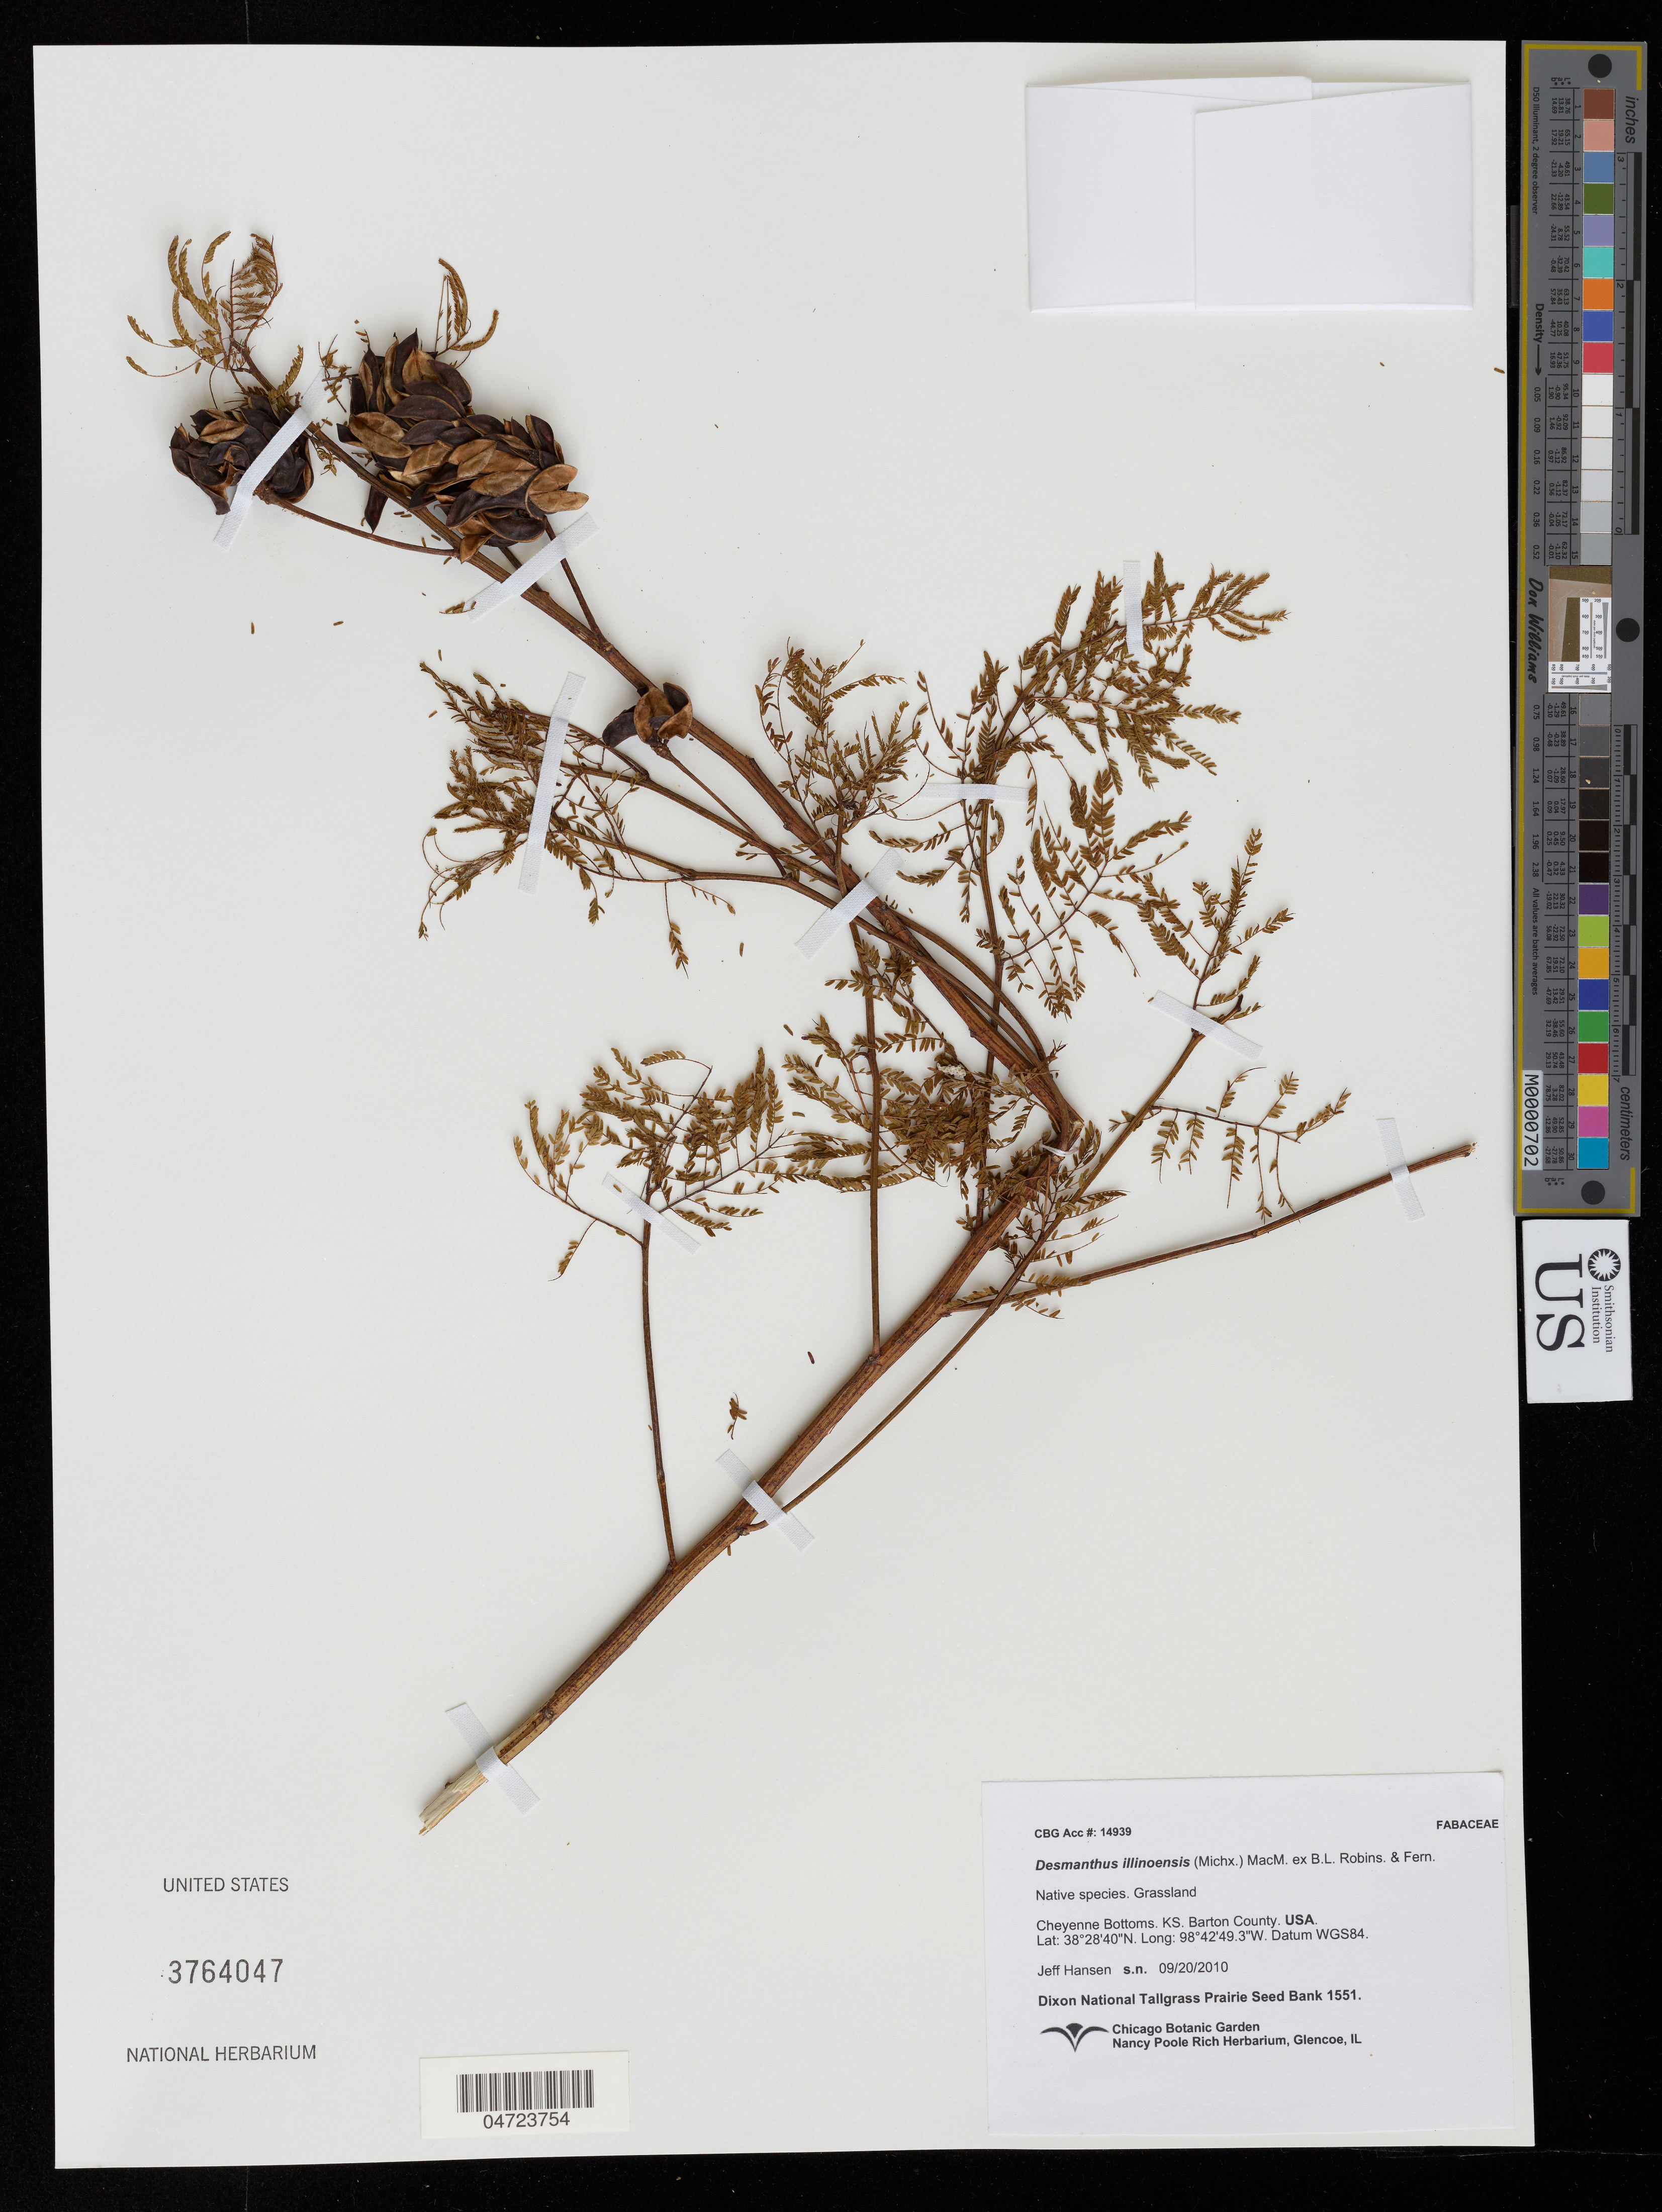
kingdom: Plantae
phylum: Tracheophyta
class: Magnoliopsida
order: Fabales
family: Fabaceae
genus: Desmanthus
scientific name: Desmanthus illinoensis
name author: (Michx.) MacMill.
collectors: J. Hansen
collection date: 2010-09-20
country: United States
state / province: Kansas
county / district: Barton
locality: Cheyenne Bottoms. KS. Barton County.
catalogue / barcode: US 3764047